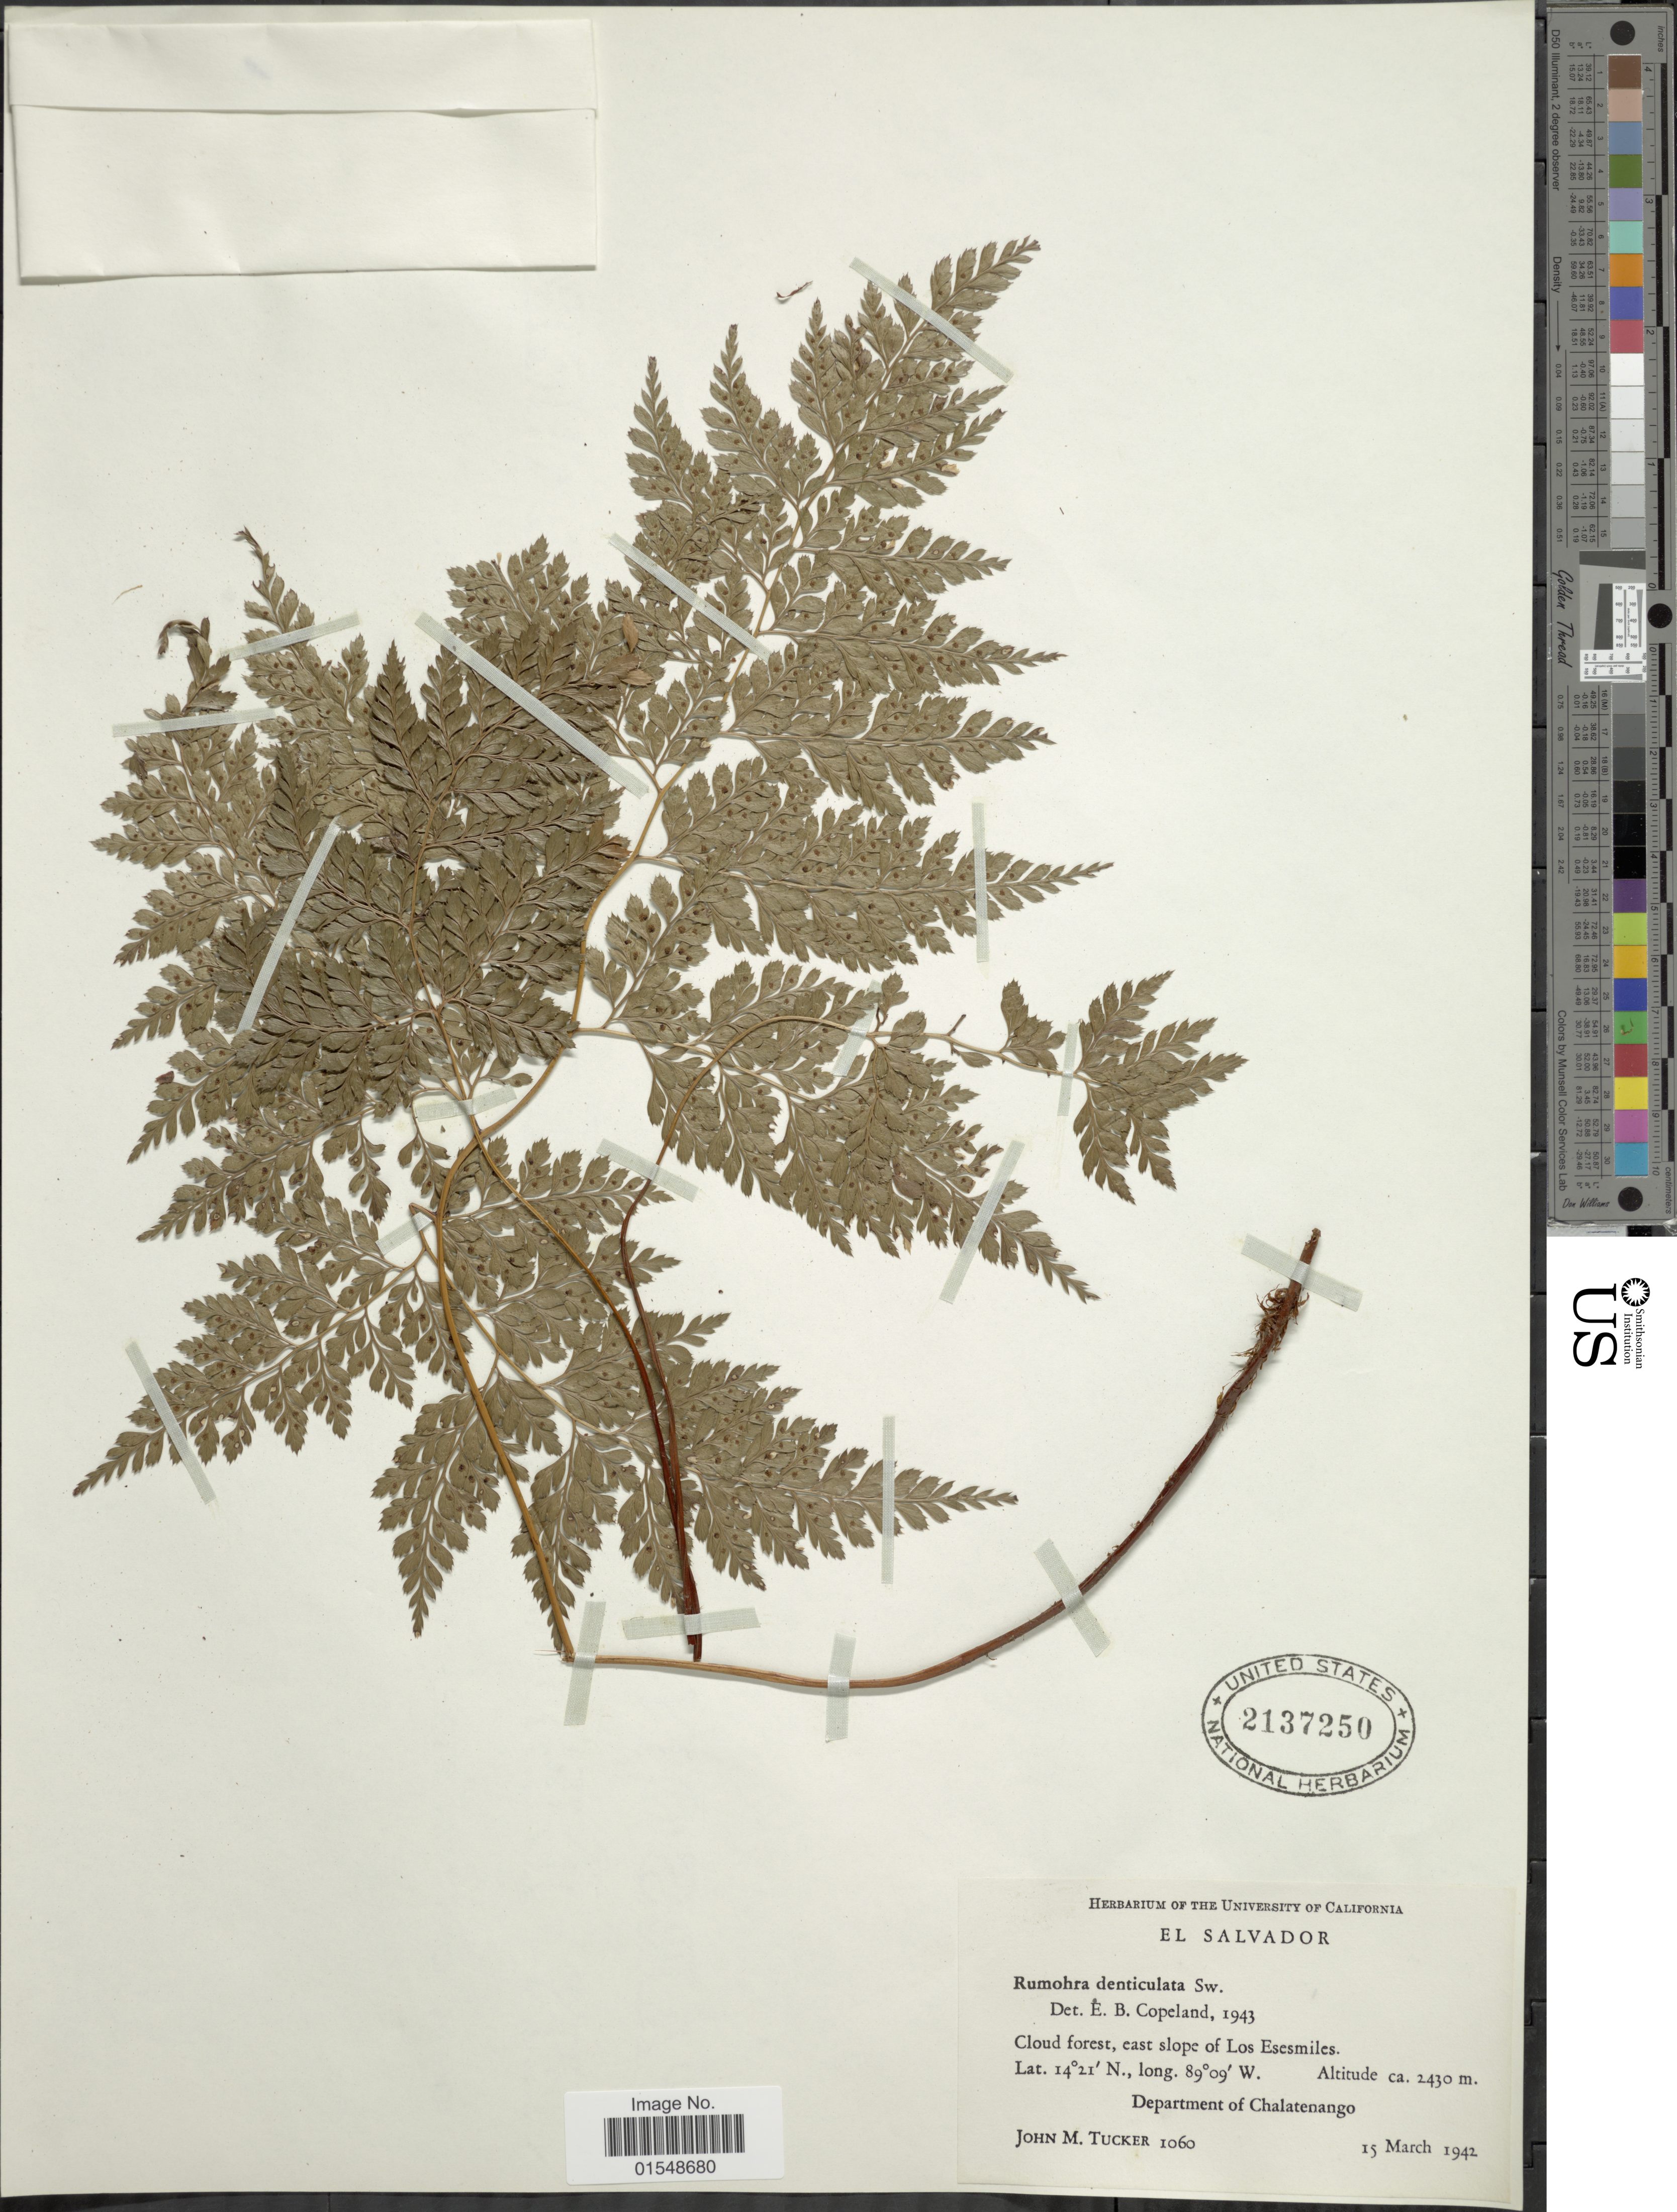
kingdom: Plantae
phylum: Tracheophyta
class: Polypodiopsida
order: Polypodiales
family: Dryopteridaceae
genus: Arachniodes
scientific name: Arachniodes denticulata var. jucunda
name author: (Fée) Lellinger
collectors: J. M. Tucker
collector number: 1060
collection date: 1942-03-15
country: El Salvador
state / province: Chalatenango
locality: Cloud forest, east slope of Los Esesmiles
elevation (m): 2430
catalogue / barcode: US 2137250